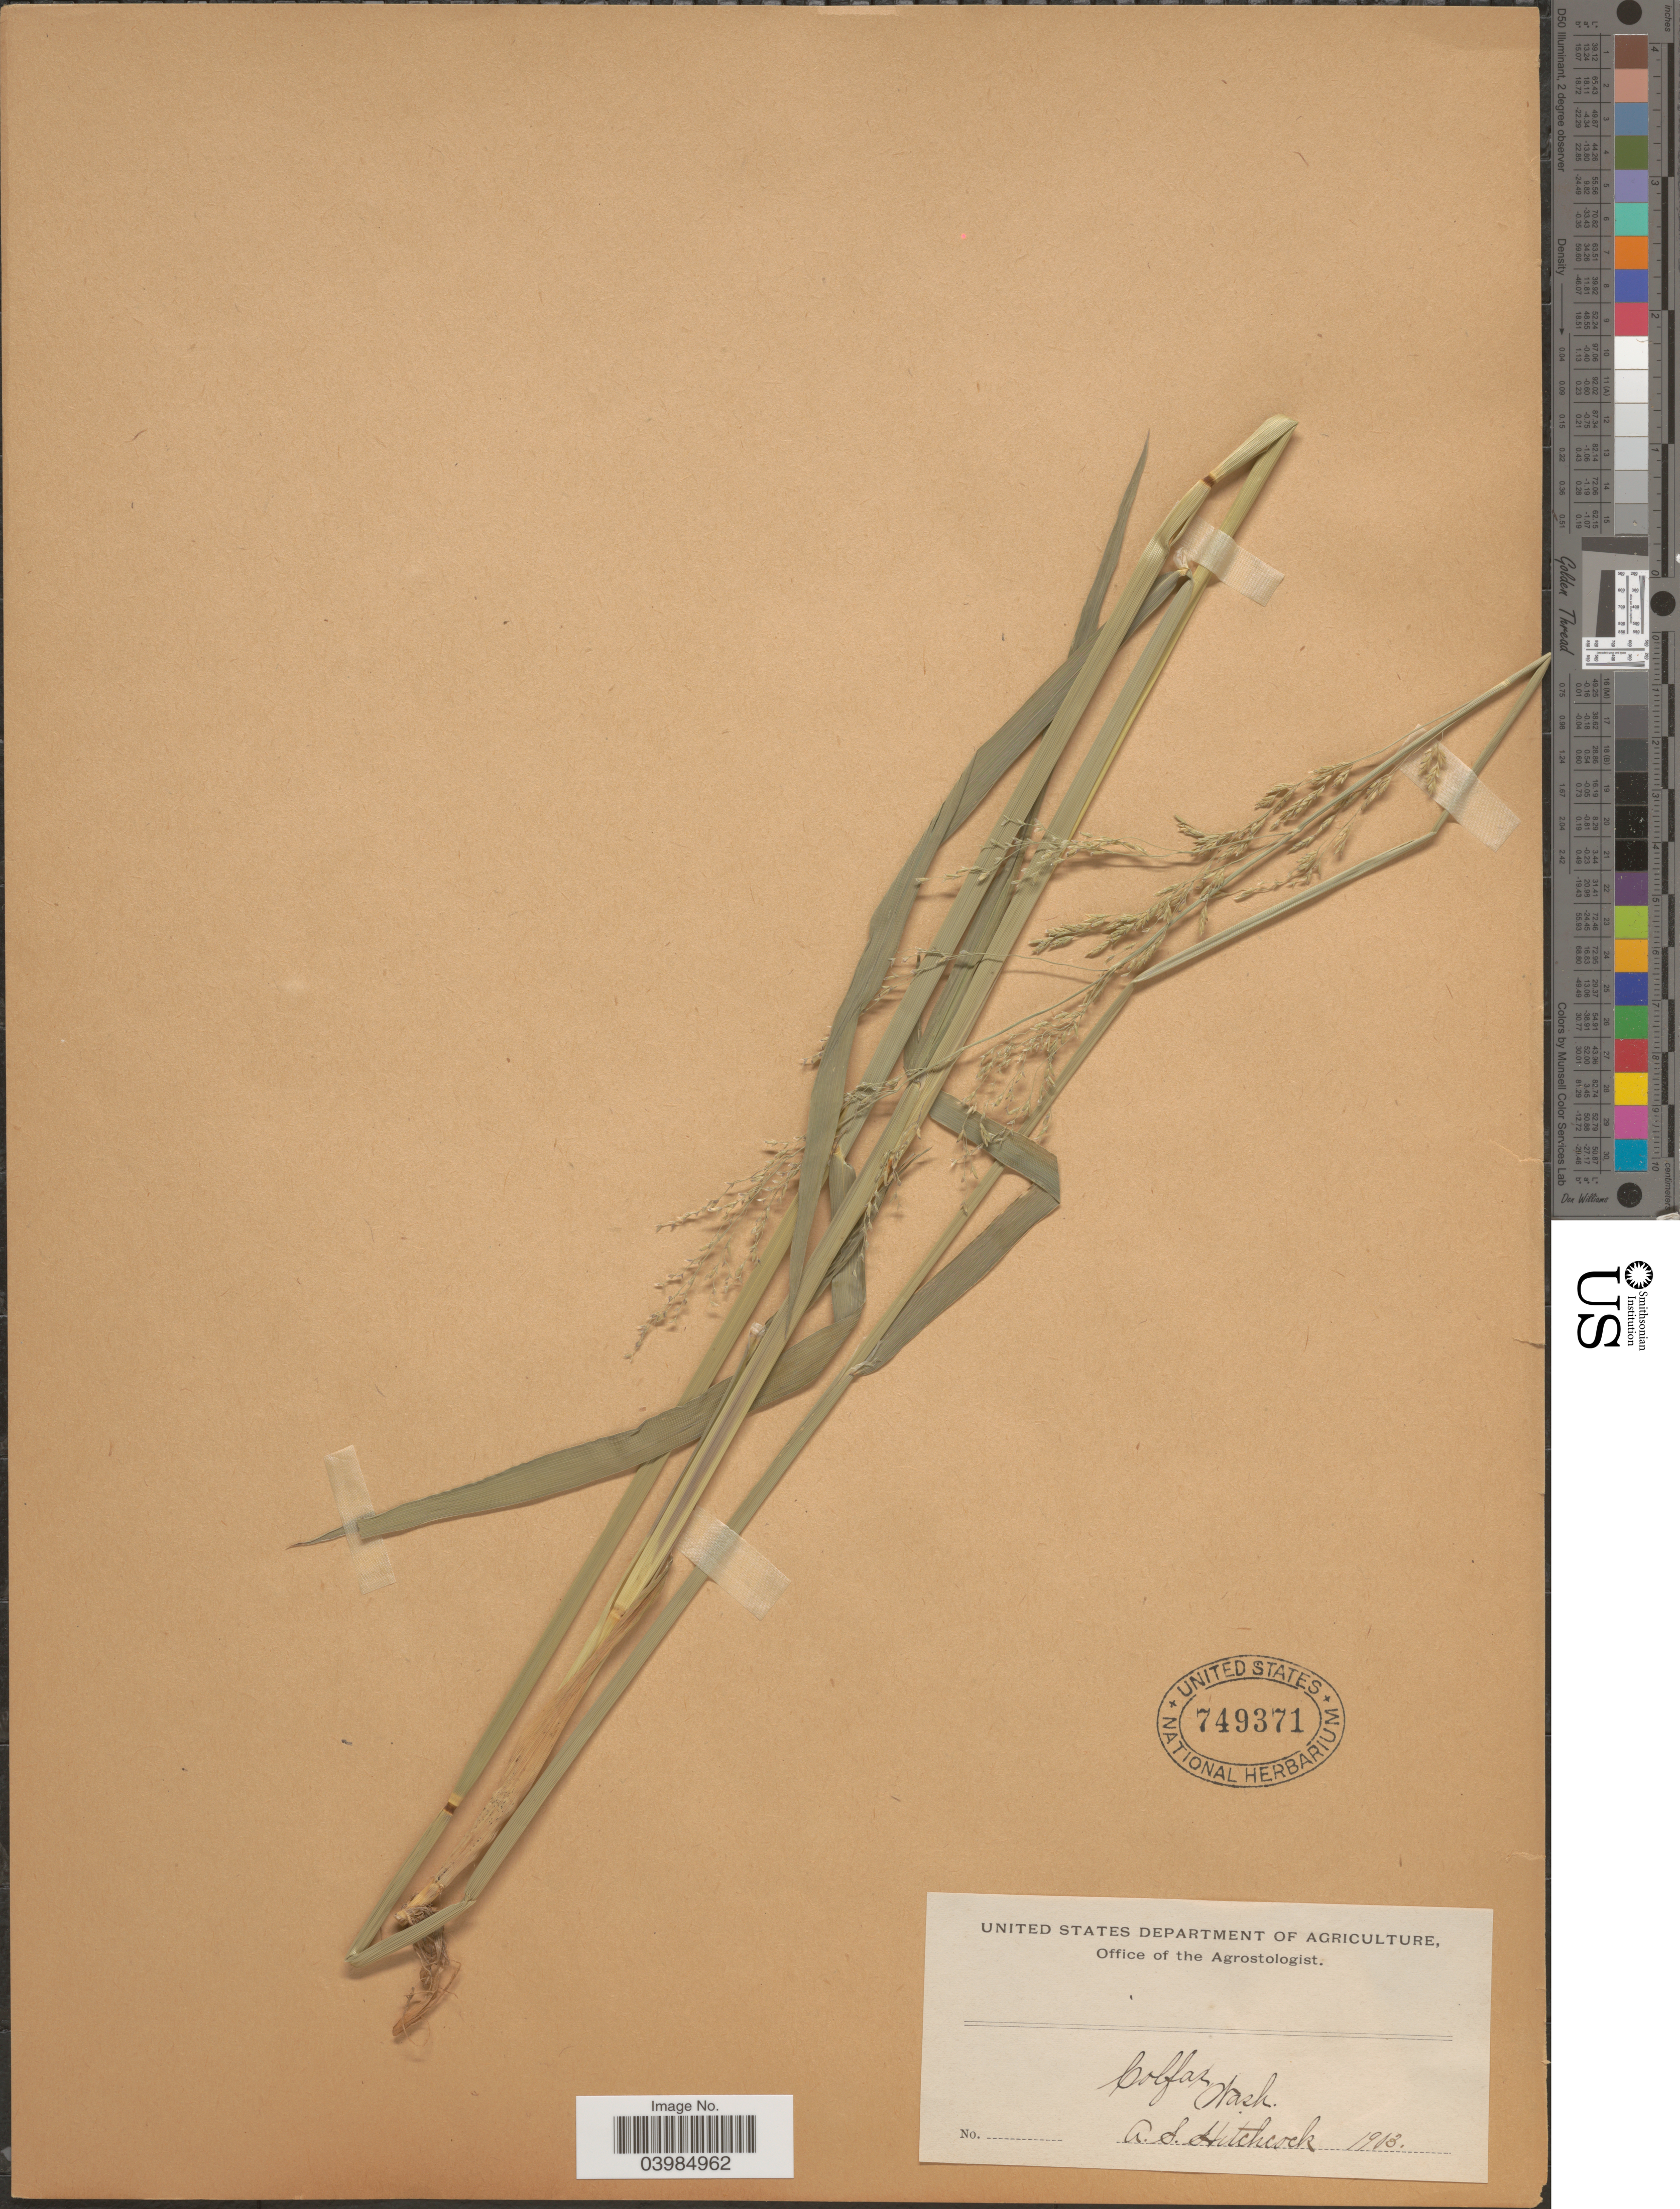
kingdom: Plantae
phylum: Tracheophyta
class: Liliopsida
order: Poales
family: Poaceae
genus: Glyceria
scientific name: Glyceria sp.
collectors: A. S. Hitchcock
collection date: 1903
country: United States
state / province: Washington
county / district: Whitman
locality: Colfax.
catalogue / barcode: US 749371